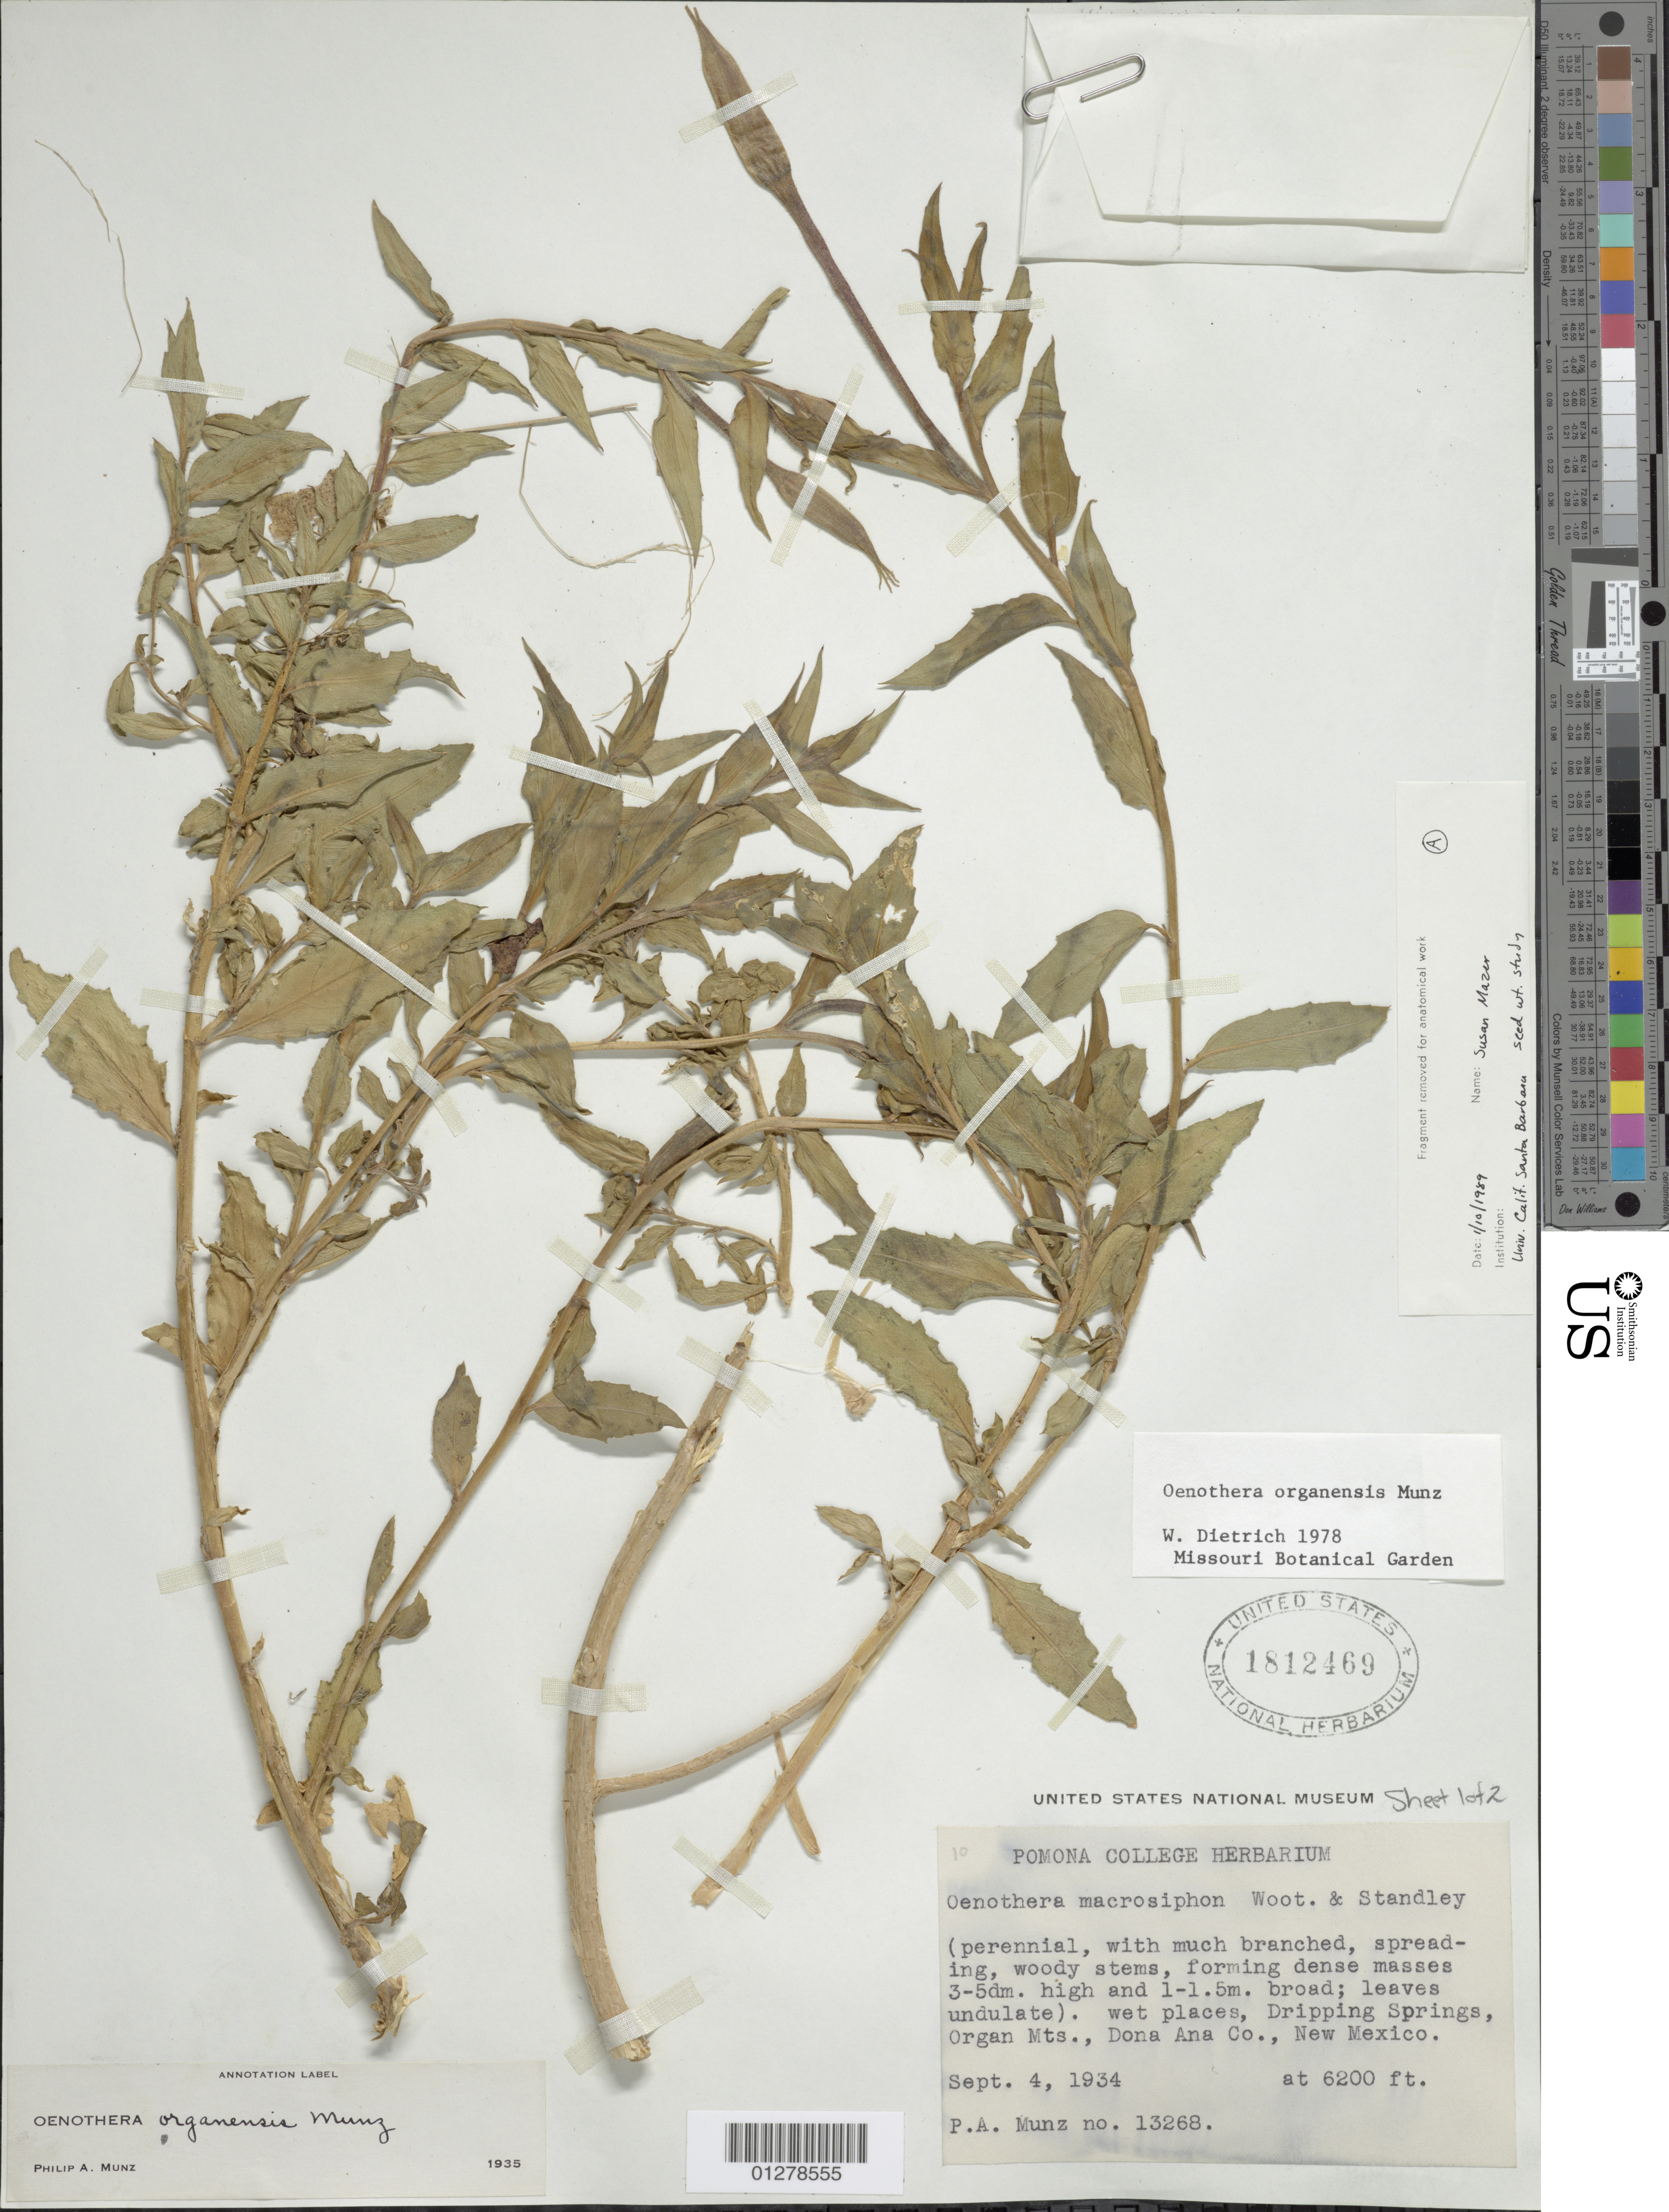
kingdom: Plantae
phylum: Tracheophyta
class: Magnoliopsida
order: Myrtales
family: Onagraceae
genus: Oenothera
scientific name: Oenothera organensis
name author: Munz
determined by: Dietrich, W.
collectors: P. A. Munz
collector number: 13268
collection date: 1934-09-04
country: United States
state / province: New Mexico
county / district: Dona Ana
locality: Organ mts., Dripping Springs.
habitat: wet places.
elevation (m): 1890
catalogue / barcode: US 1812469